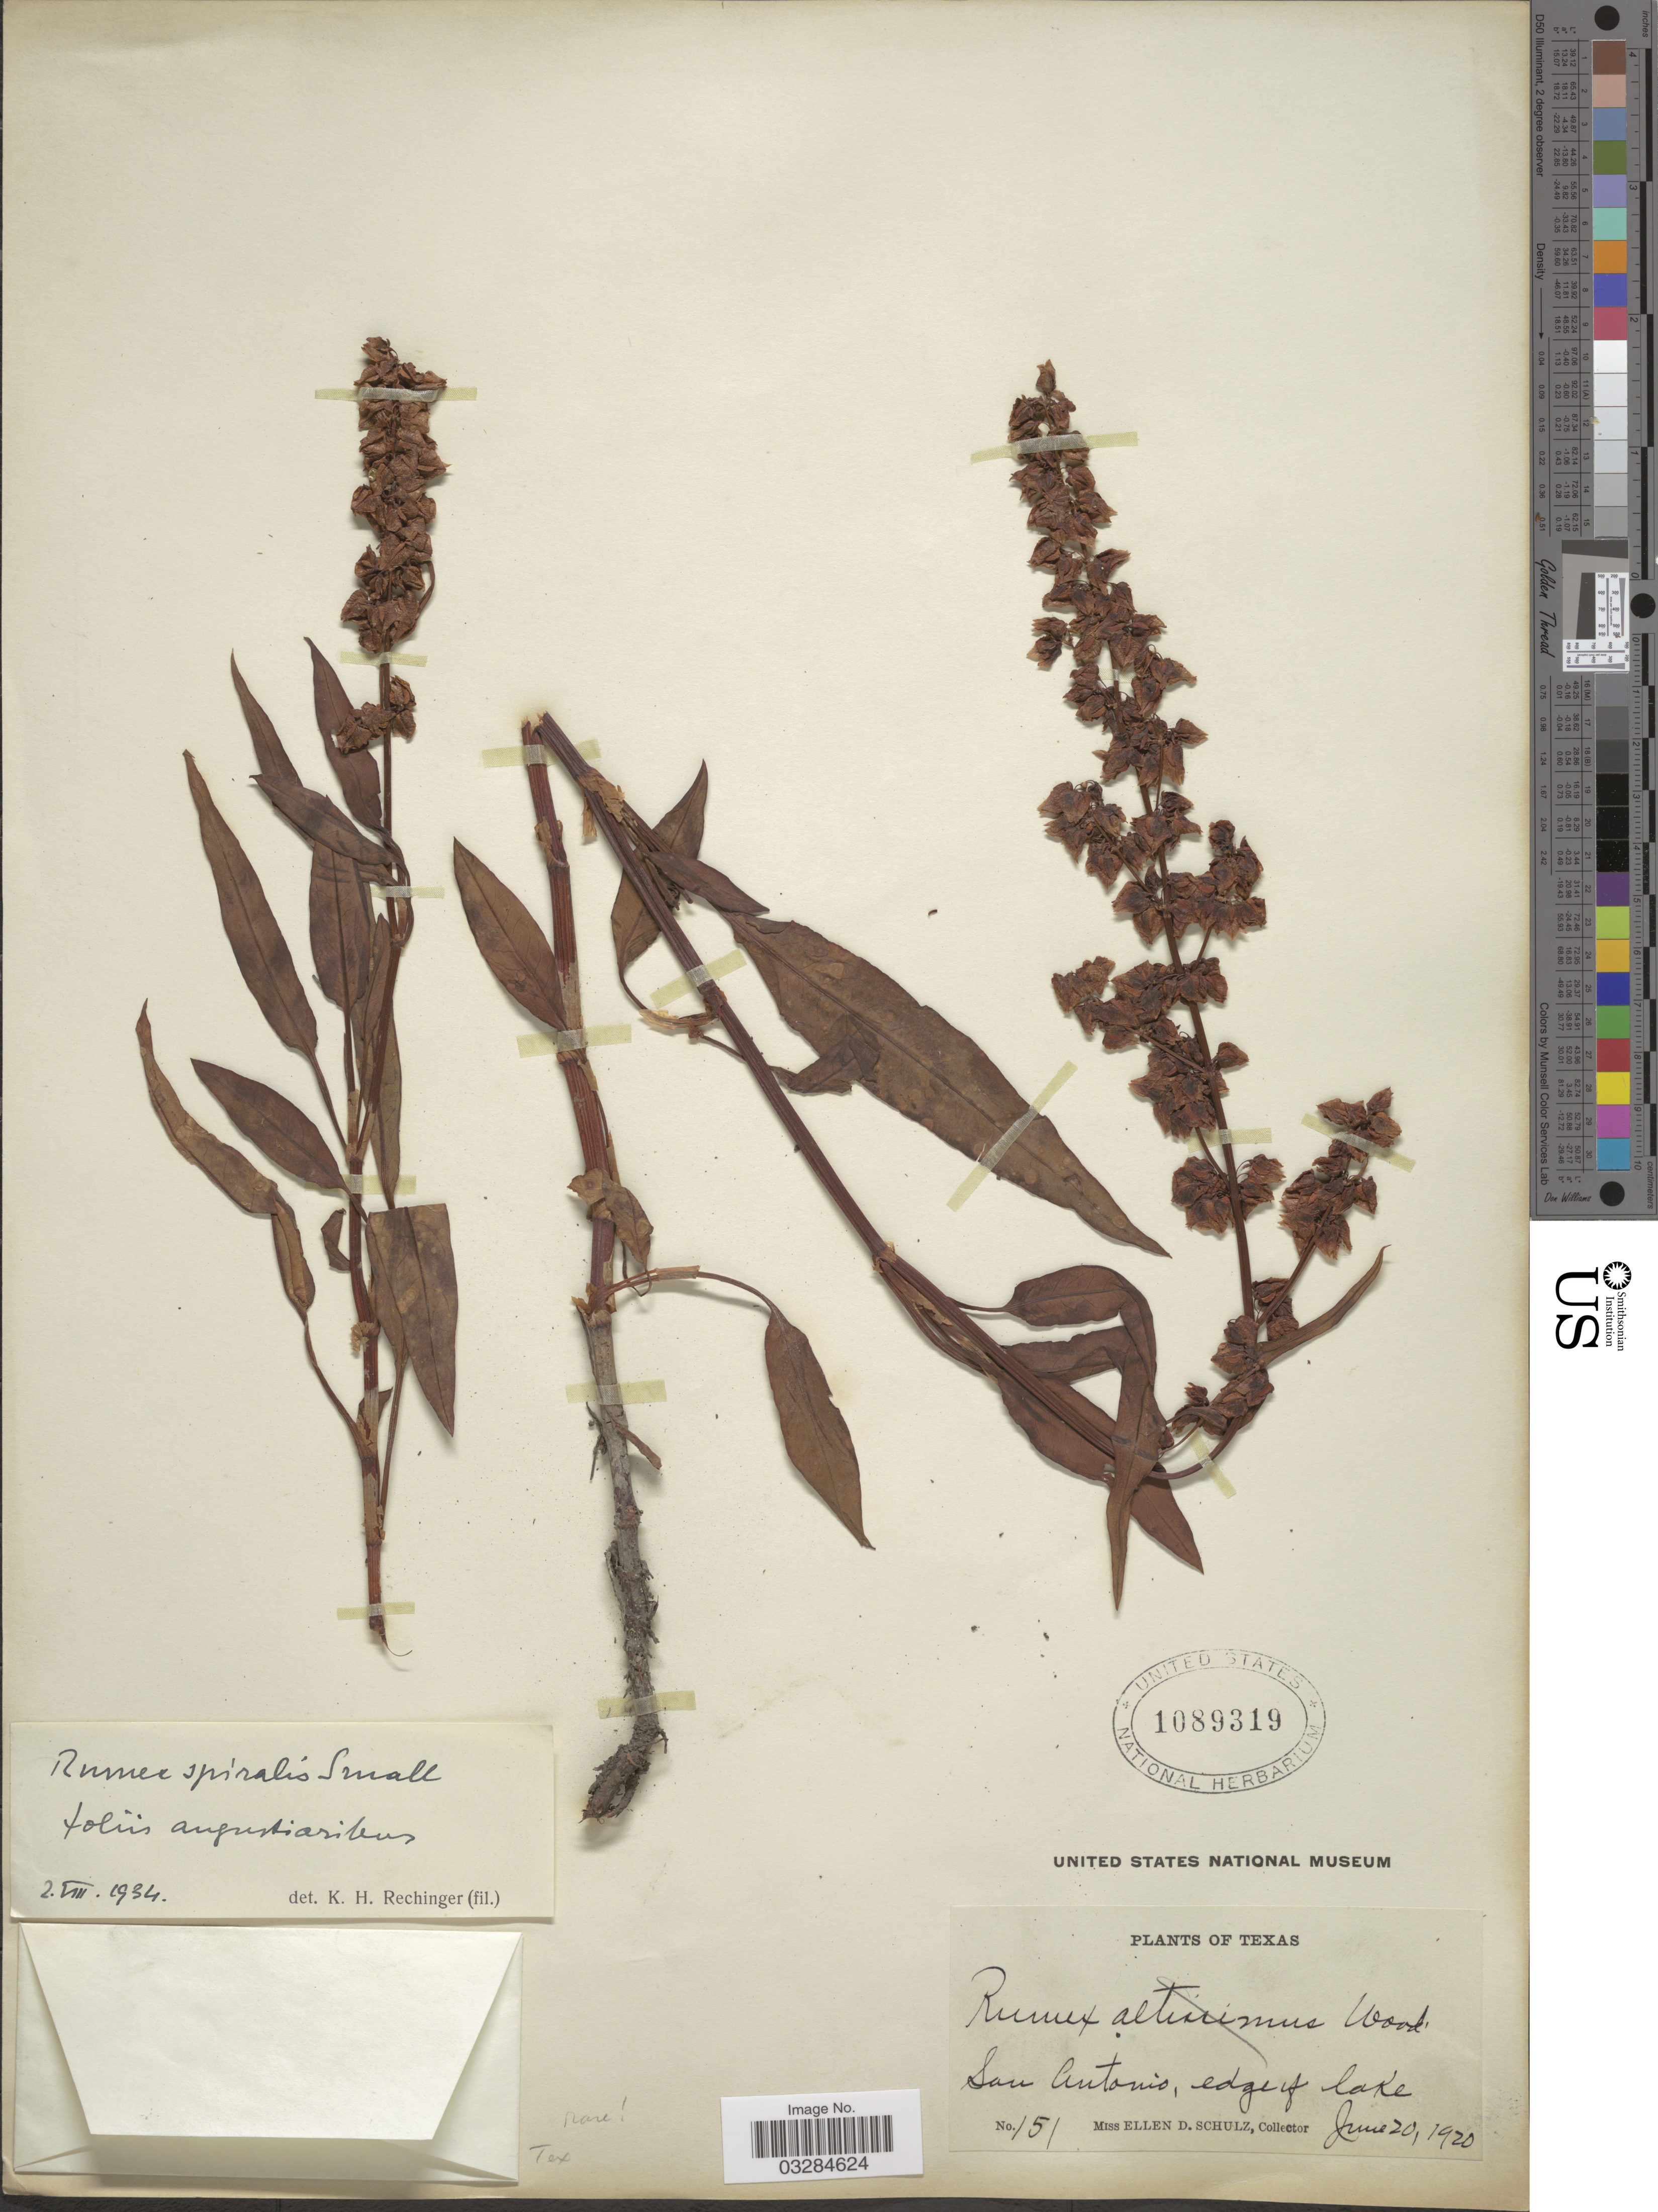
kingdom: Plantae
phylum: Tracheophyta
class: Magnoliopsida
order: Caryophyllales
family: Polygonaceae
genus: Rumex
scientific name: Rumex spiralis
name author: Small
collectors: E. D. Schulz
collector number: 151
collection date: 1920-06-20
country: United States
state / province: Texas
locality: San Antonio, edge of lake.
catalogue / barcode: US 1089319